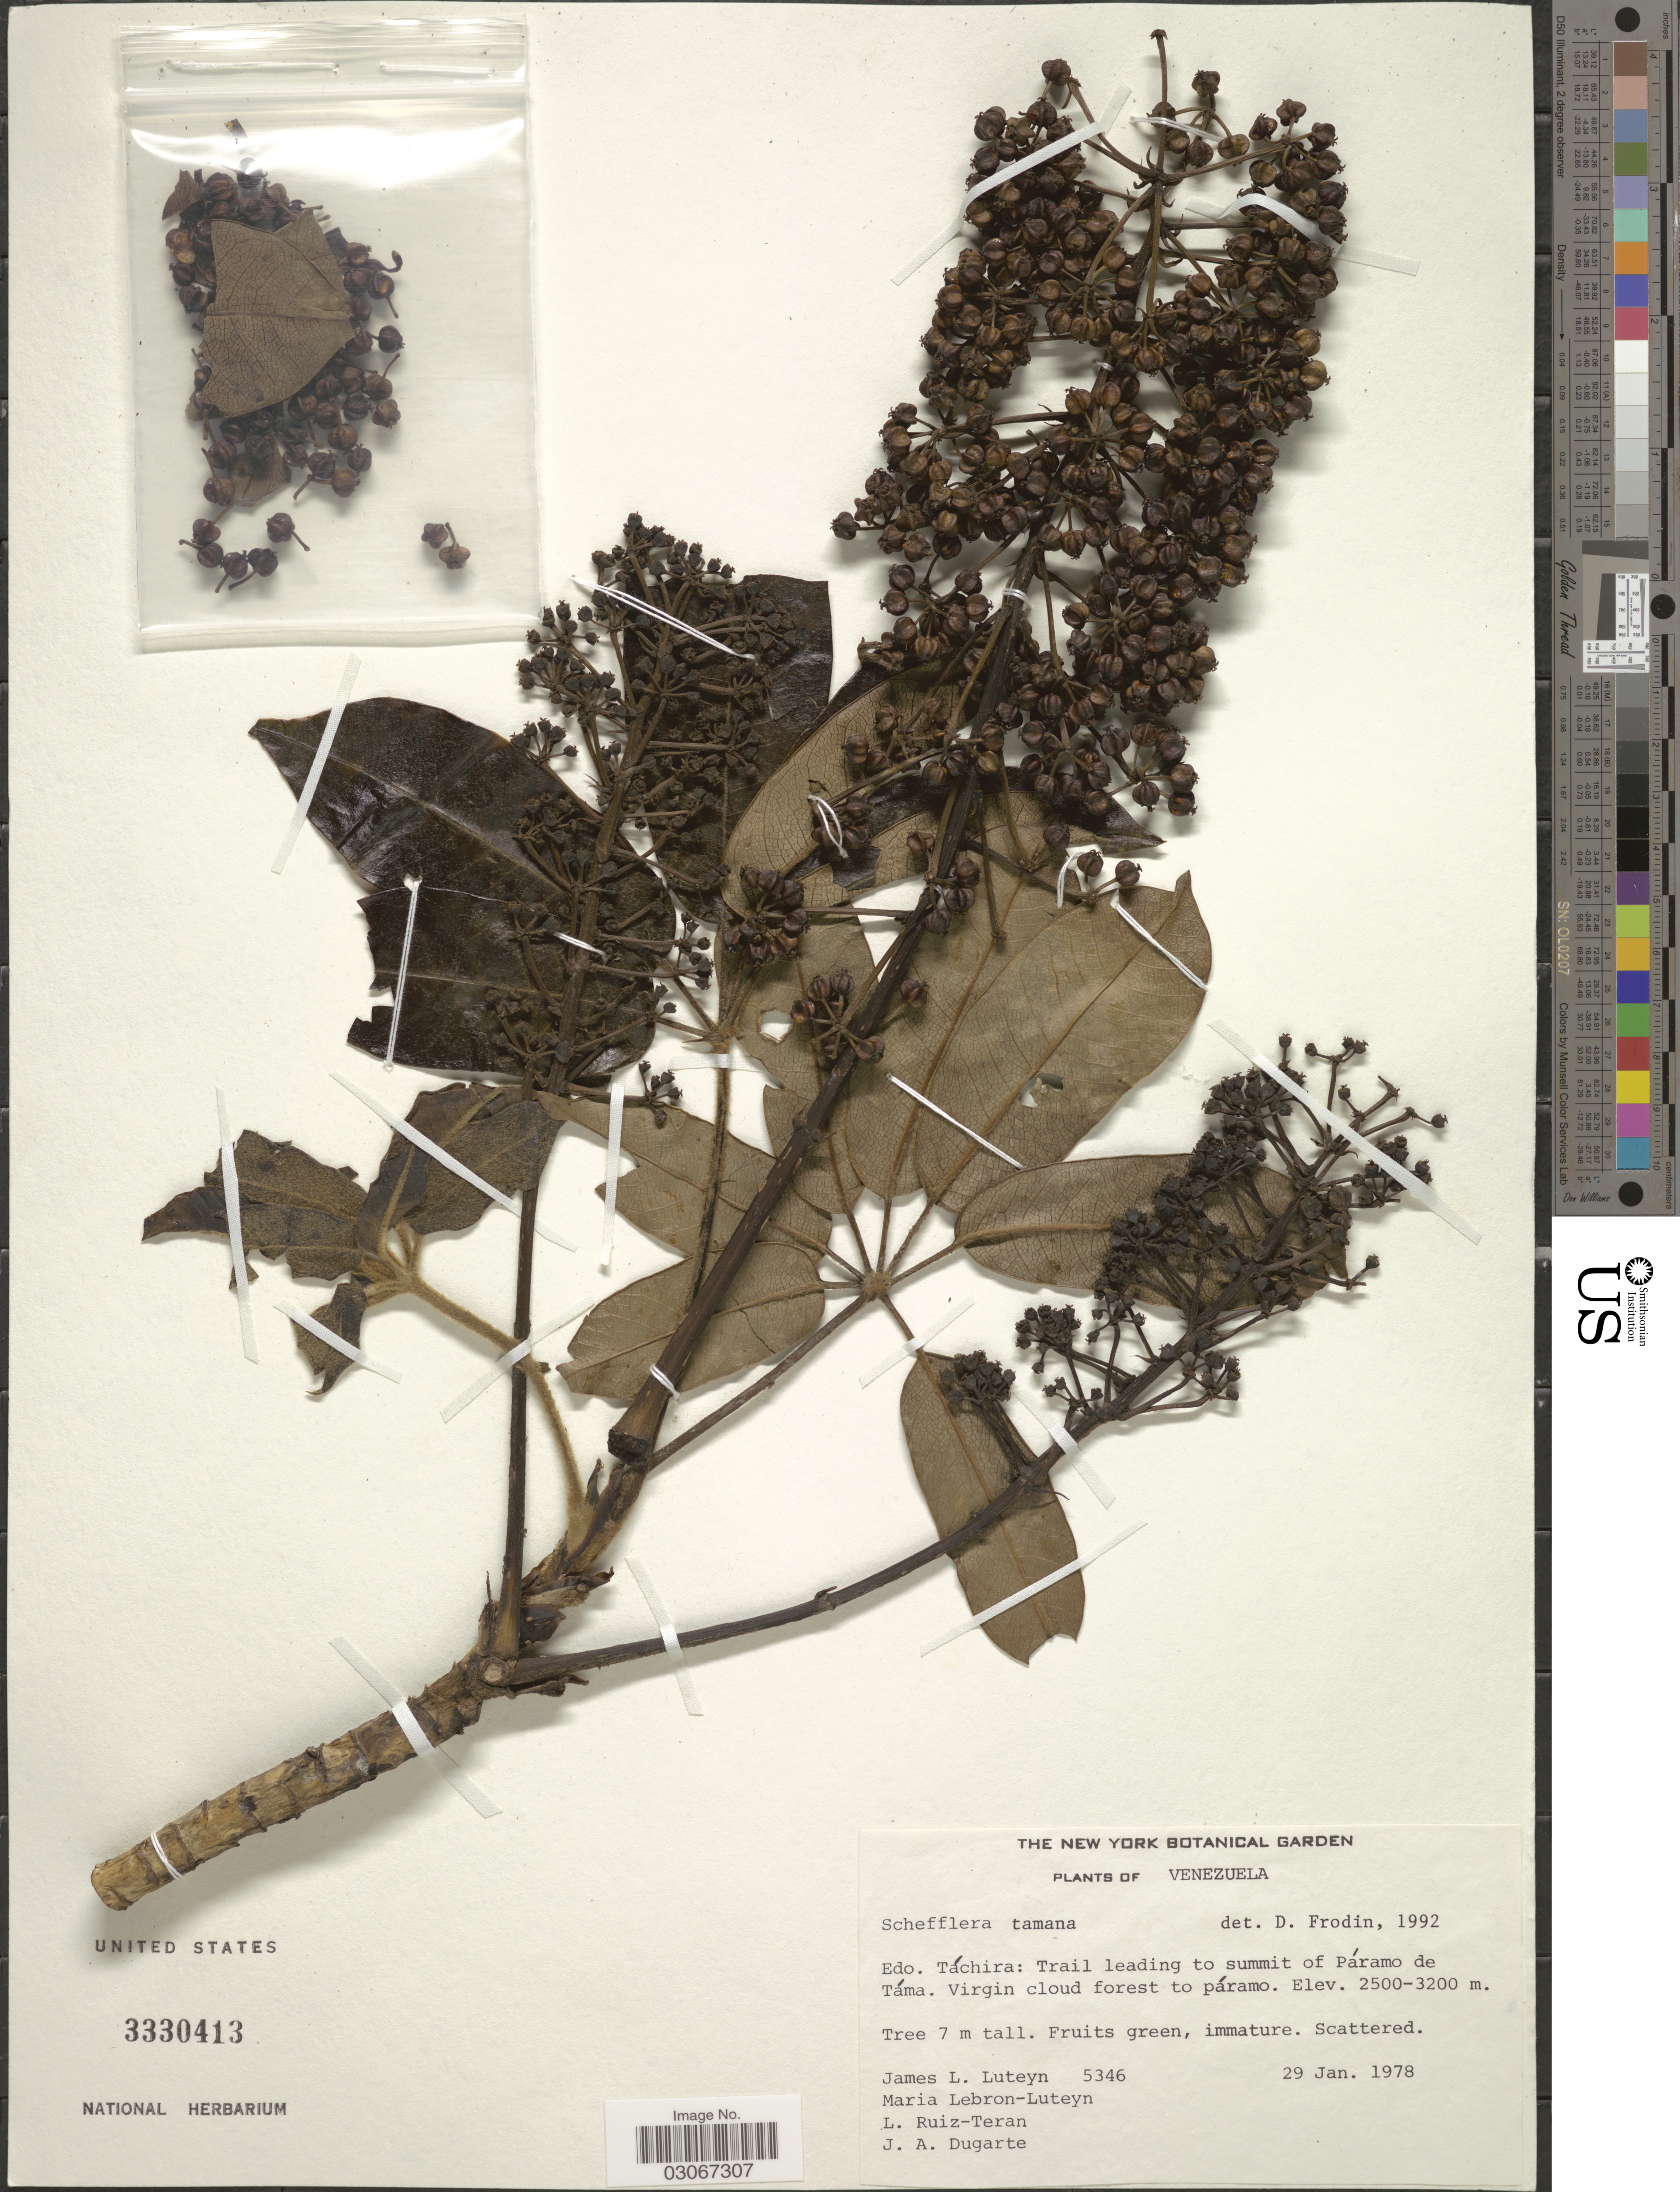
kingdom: Plantae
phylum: Tracheophyta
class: Magnoliopsida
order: Apiales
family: Araliaceae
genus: Schefflera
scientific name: Schefflera tamana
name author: Steyerm.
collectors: J. Luteyn, M. L. Lebrón-Luteyn, L. E. Ruíz-Terán & J. Dugarte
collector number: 5346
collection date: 1978-01-29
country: Venezuela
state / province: Tachira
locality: Trail leading to summit of Páramo de Táma, Virgin cloud forest to páramo.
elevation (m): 2500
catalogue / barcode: US 3330413